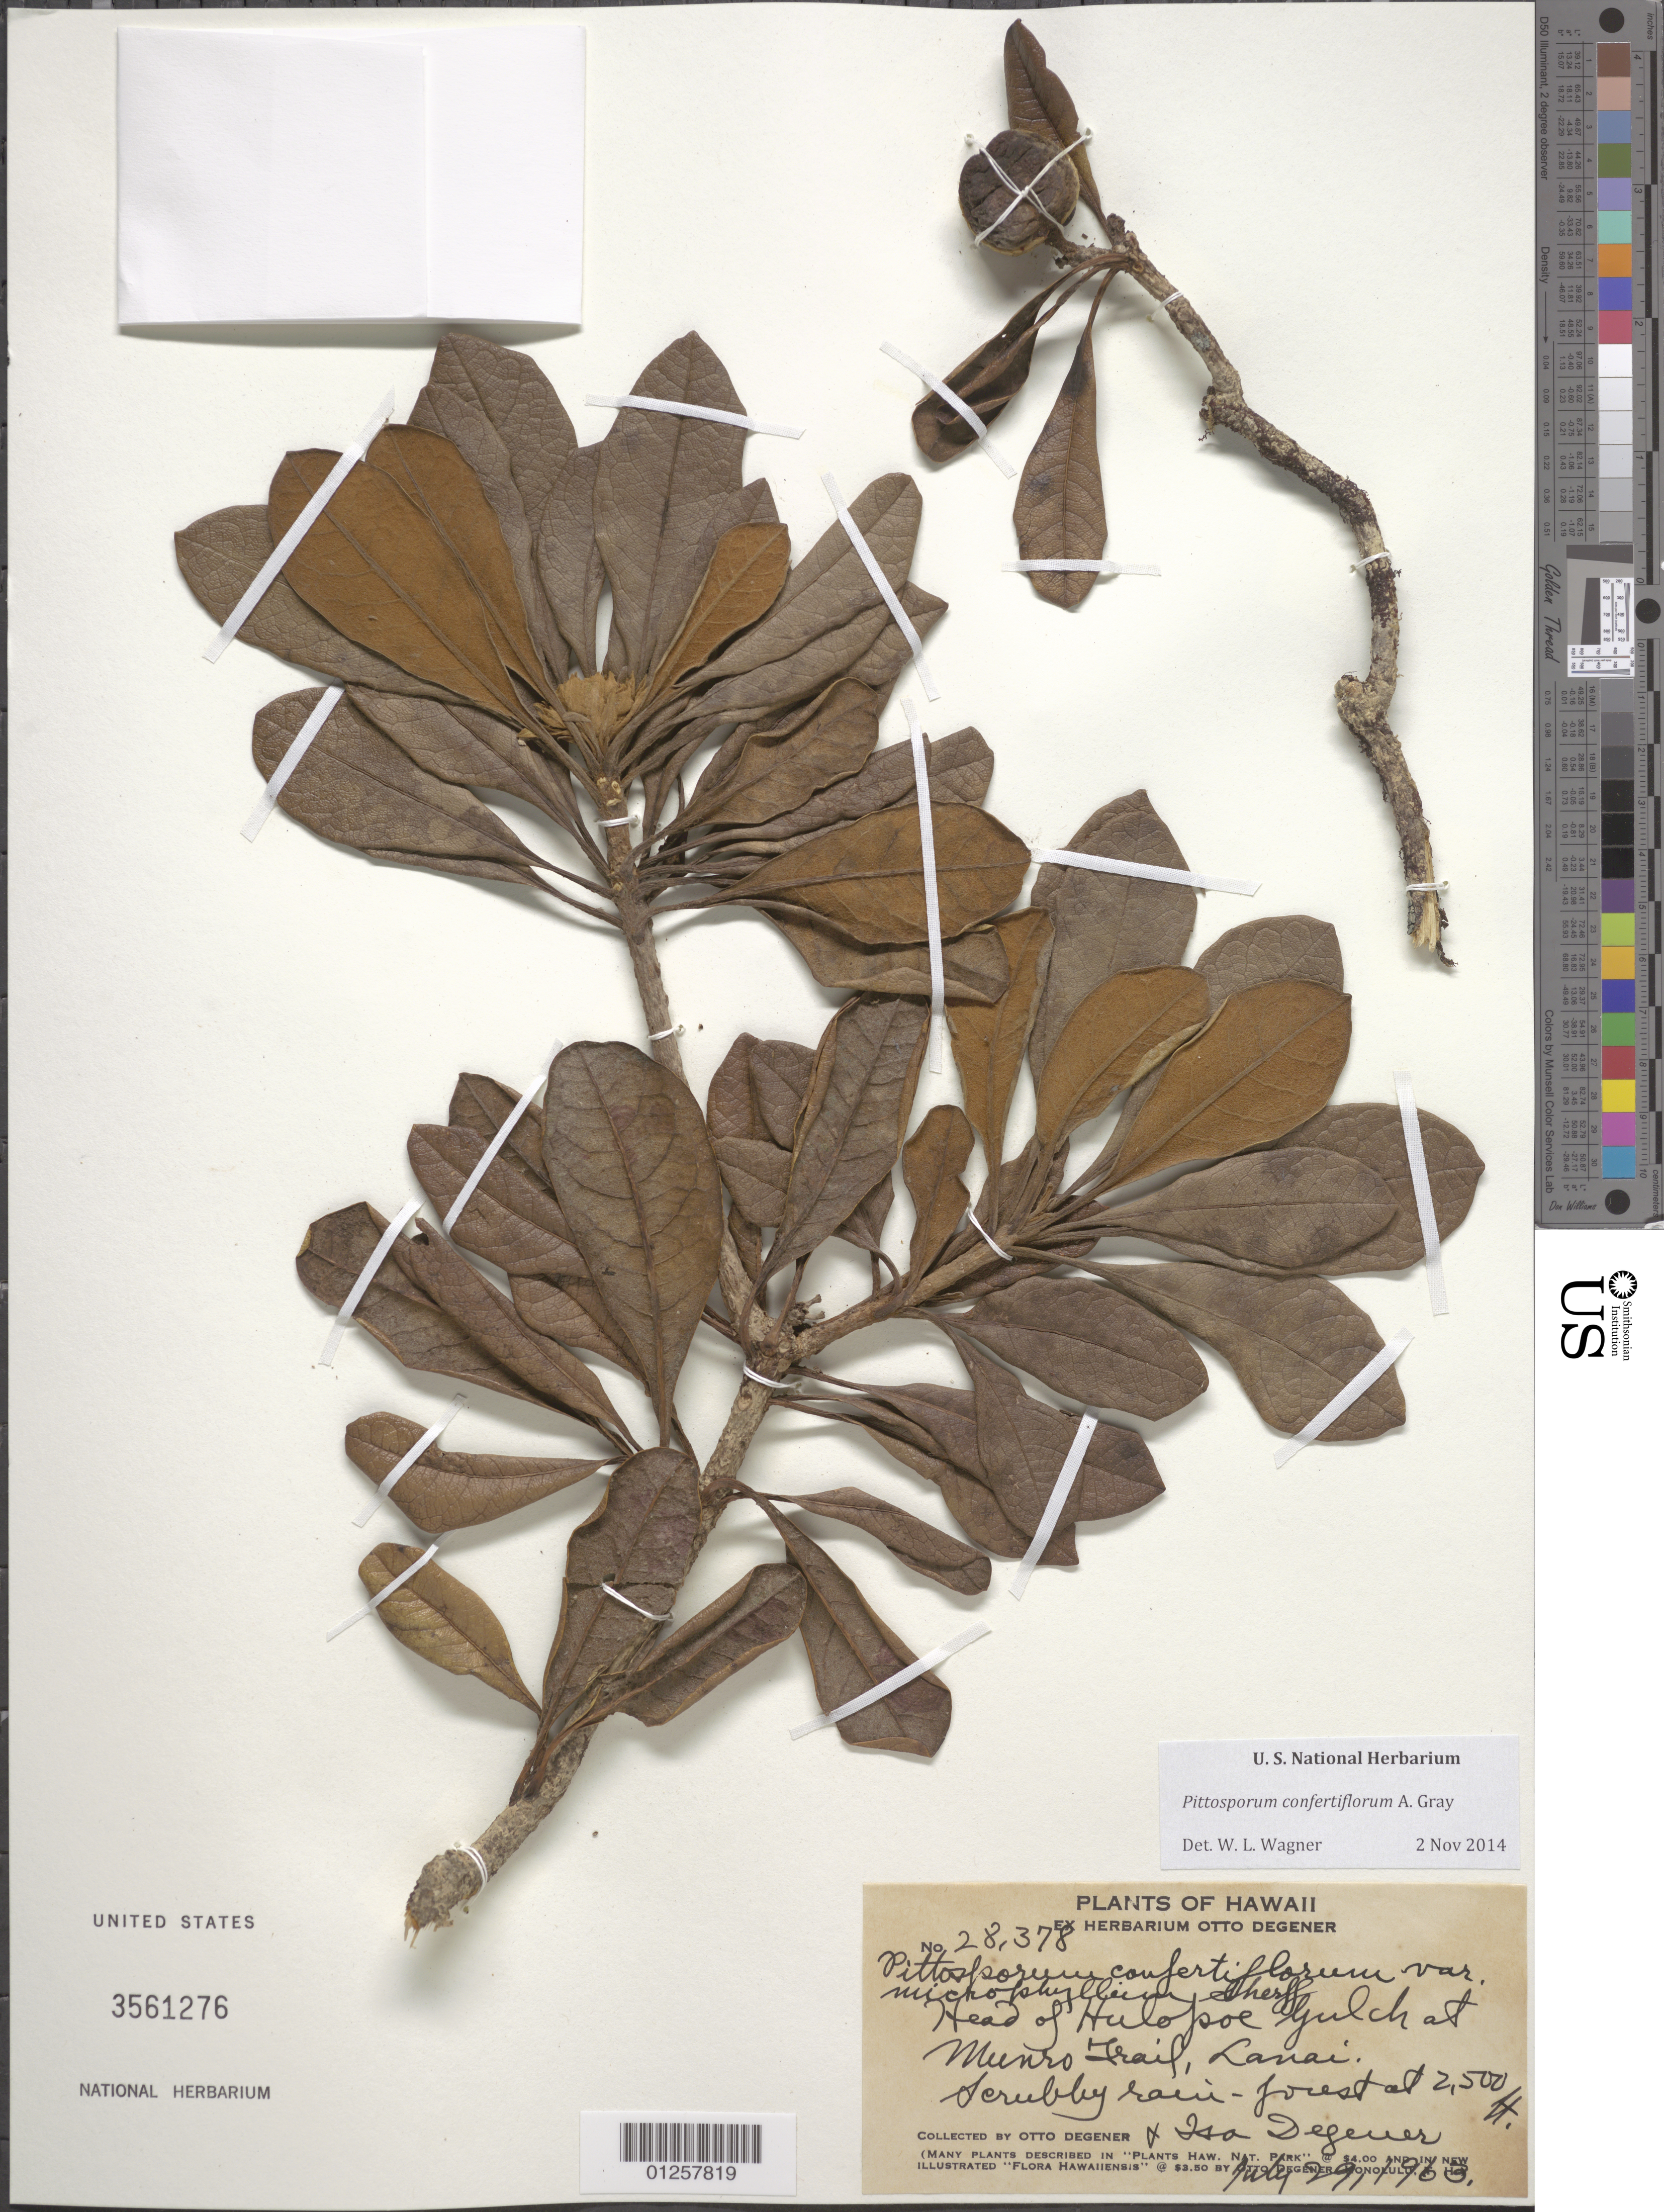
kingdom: Plantae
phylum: Tracheophyta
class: Magnoliopsida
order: Apiales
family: Pittosporaceae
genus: Pittosporum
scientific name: Pittosporum confertiflorum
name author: A. Gray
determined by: Wagner, W. L., (BOT), Smithsonian Institution - National Museum of Natural History (UNITED STATES)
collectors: O. Degener & I. Degener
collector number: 28378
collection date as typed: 29 Jul 1963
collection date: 1963-07-29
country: United States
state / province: Hawaii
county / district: Maui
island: Lana'i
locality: Head of Hulopoe Gulch, along Munro Trail.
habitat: Scrubby rain-forest.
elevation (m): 762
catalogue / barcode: US 3561276